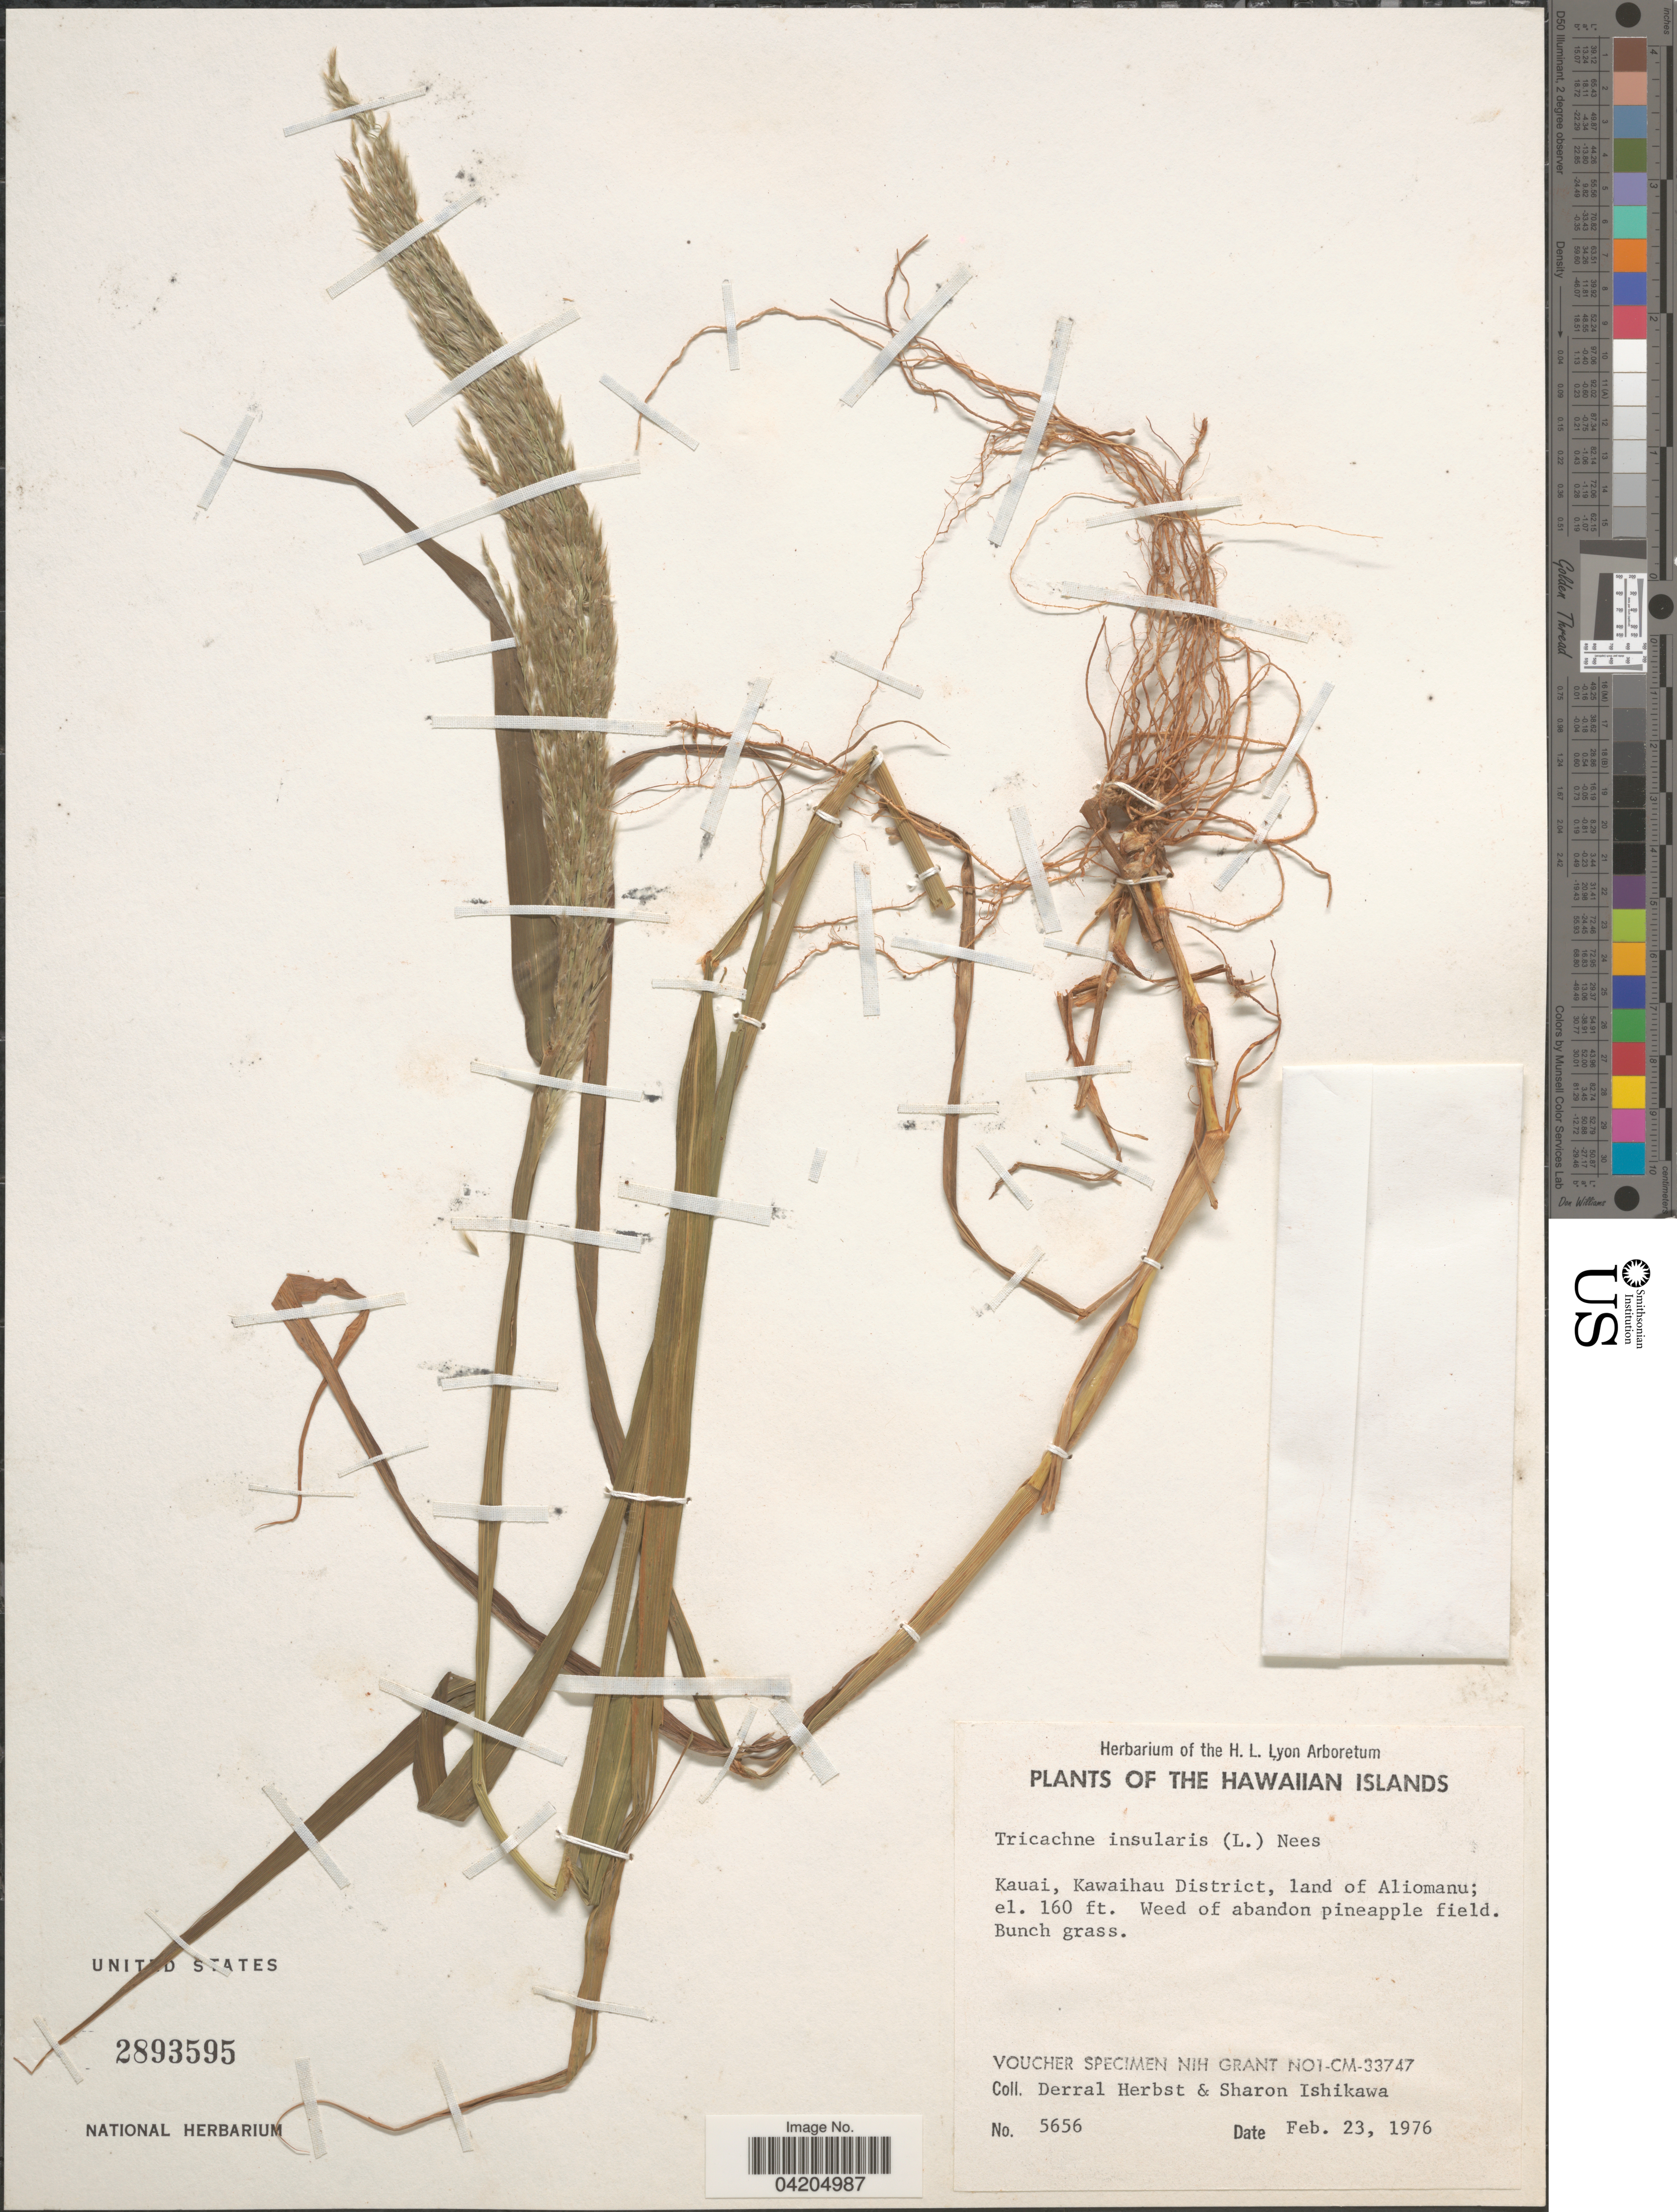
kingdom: Plantae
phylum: Tracheophyta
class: Liliopsida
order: Poales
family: Poaceae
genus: Digitaria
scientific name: Digitaria insularis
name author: (L.) Fedde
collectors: D. R. Herbst & S. Ishikawa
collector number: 5656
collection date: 1976-02-23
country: United States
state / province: Hawaii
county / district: Kauai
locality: The Hawaiian Islands. Kauai, Kawaihau District, land of Aliomanu.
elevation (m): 49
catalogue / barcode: US 2893595